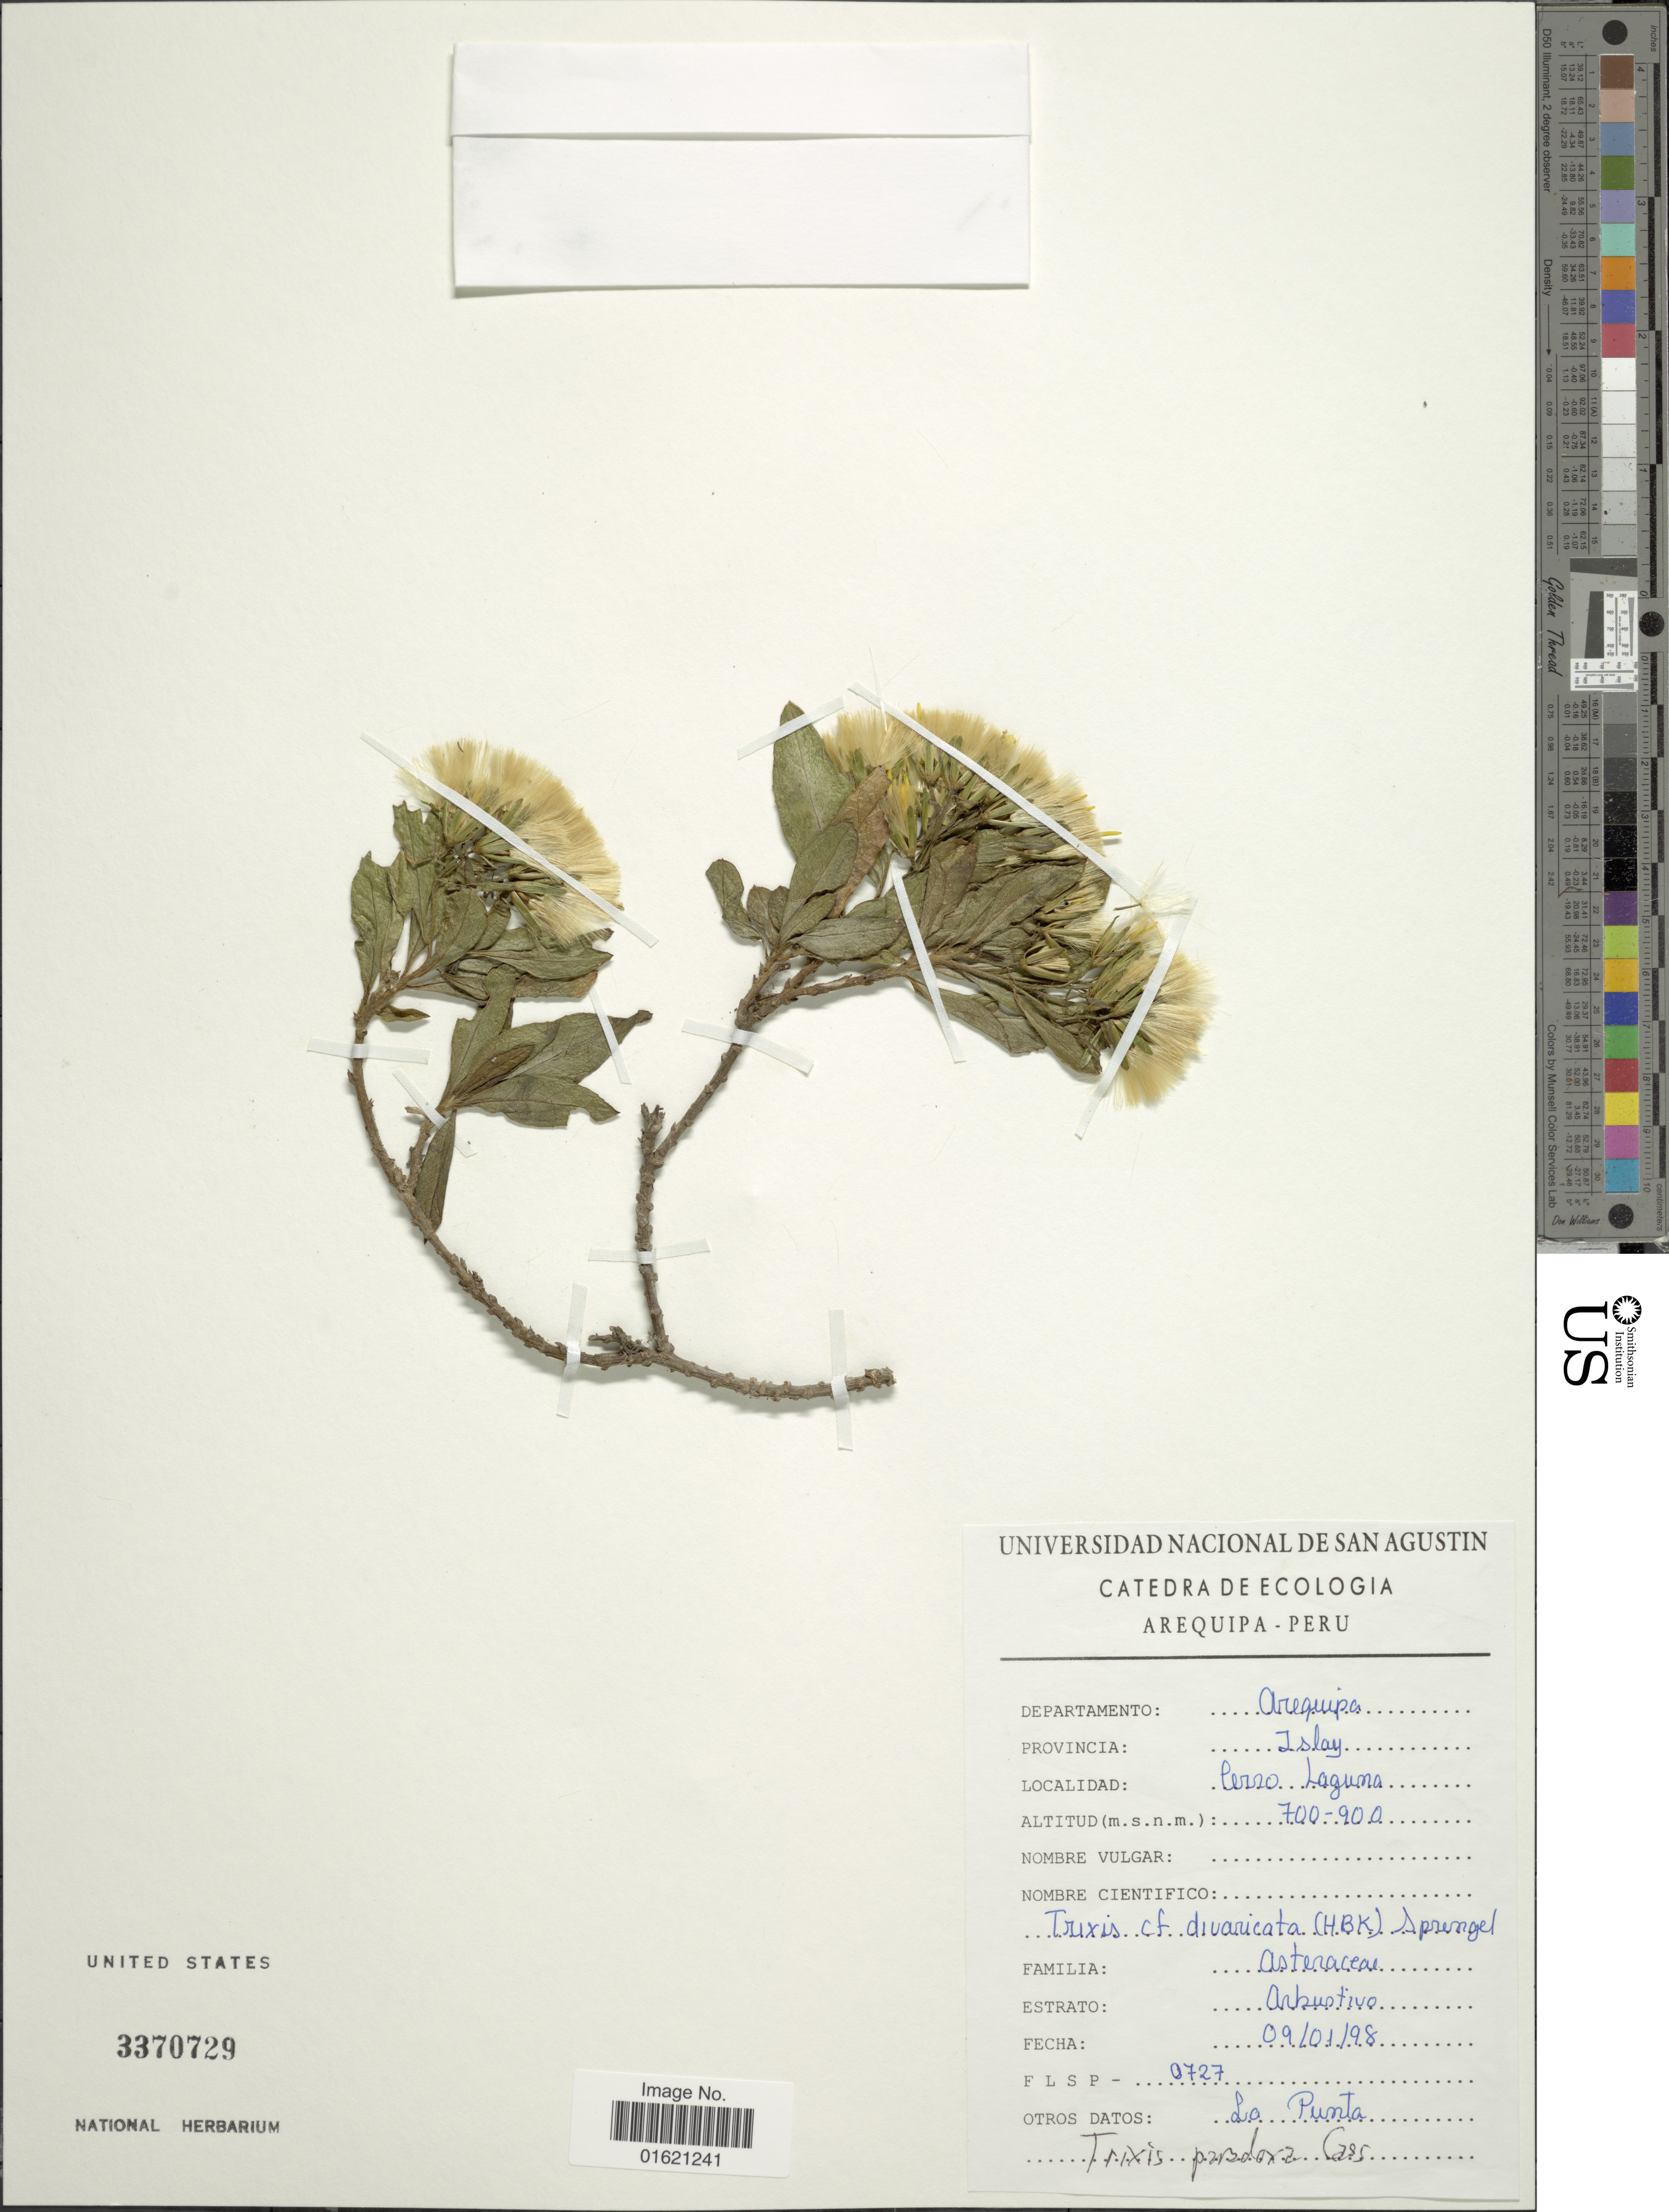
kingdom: Plantae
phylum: Tracheophyta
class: Magnoliopsida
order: Asterales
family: Asteraceae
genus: Trixis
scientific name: Trixis cacalioides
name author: (Kunth) D. Don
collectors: Universidad Nacional de Asuncion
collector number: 0727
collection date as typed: Transcribed d/m/y: 9/1/98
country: Peru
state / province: Arequipa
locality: Provincia Islay. cerro Laguna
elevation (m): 700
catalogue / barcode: US 3370729